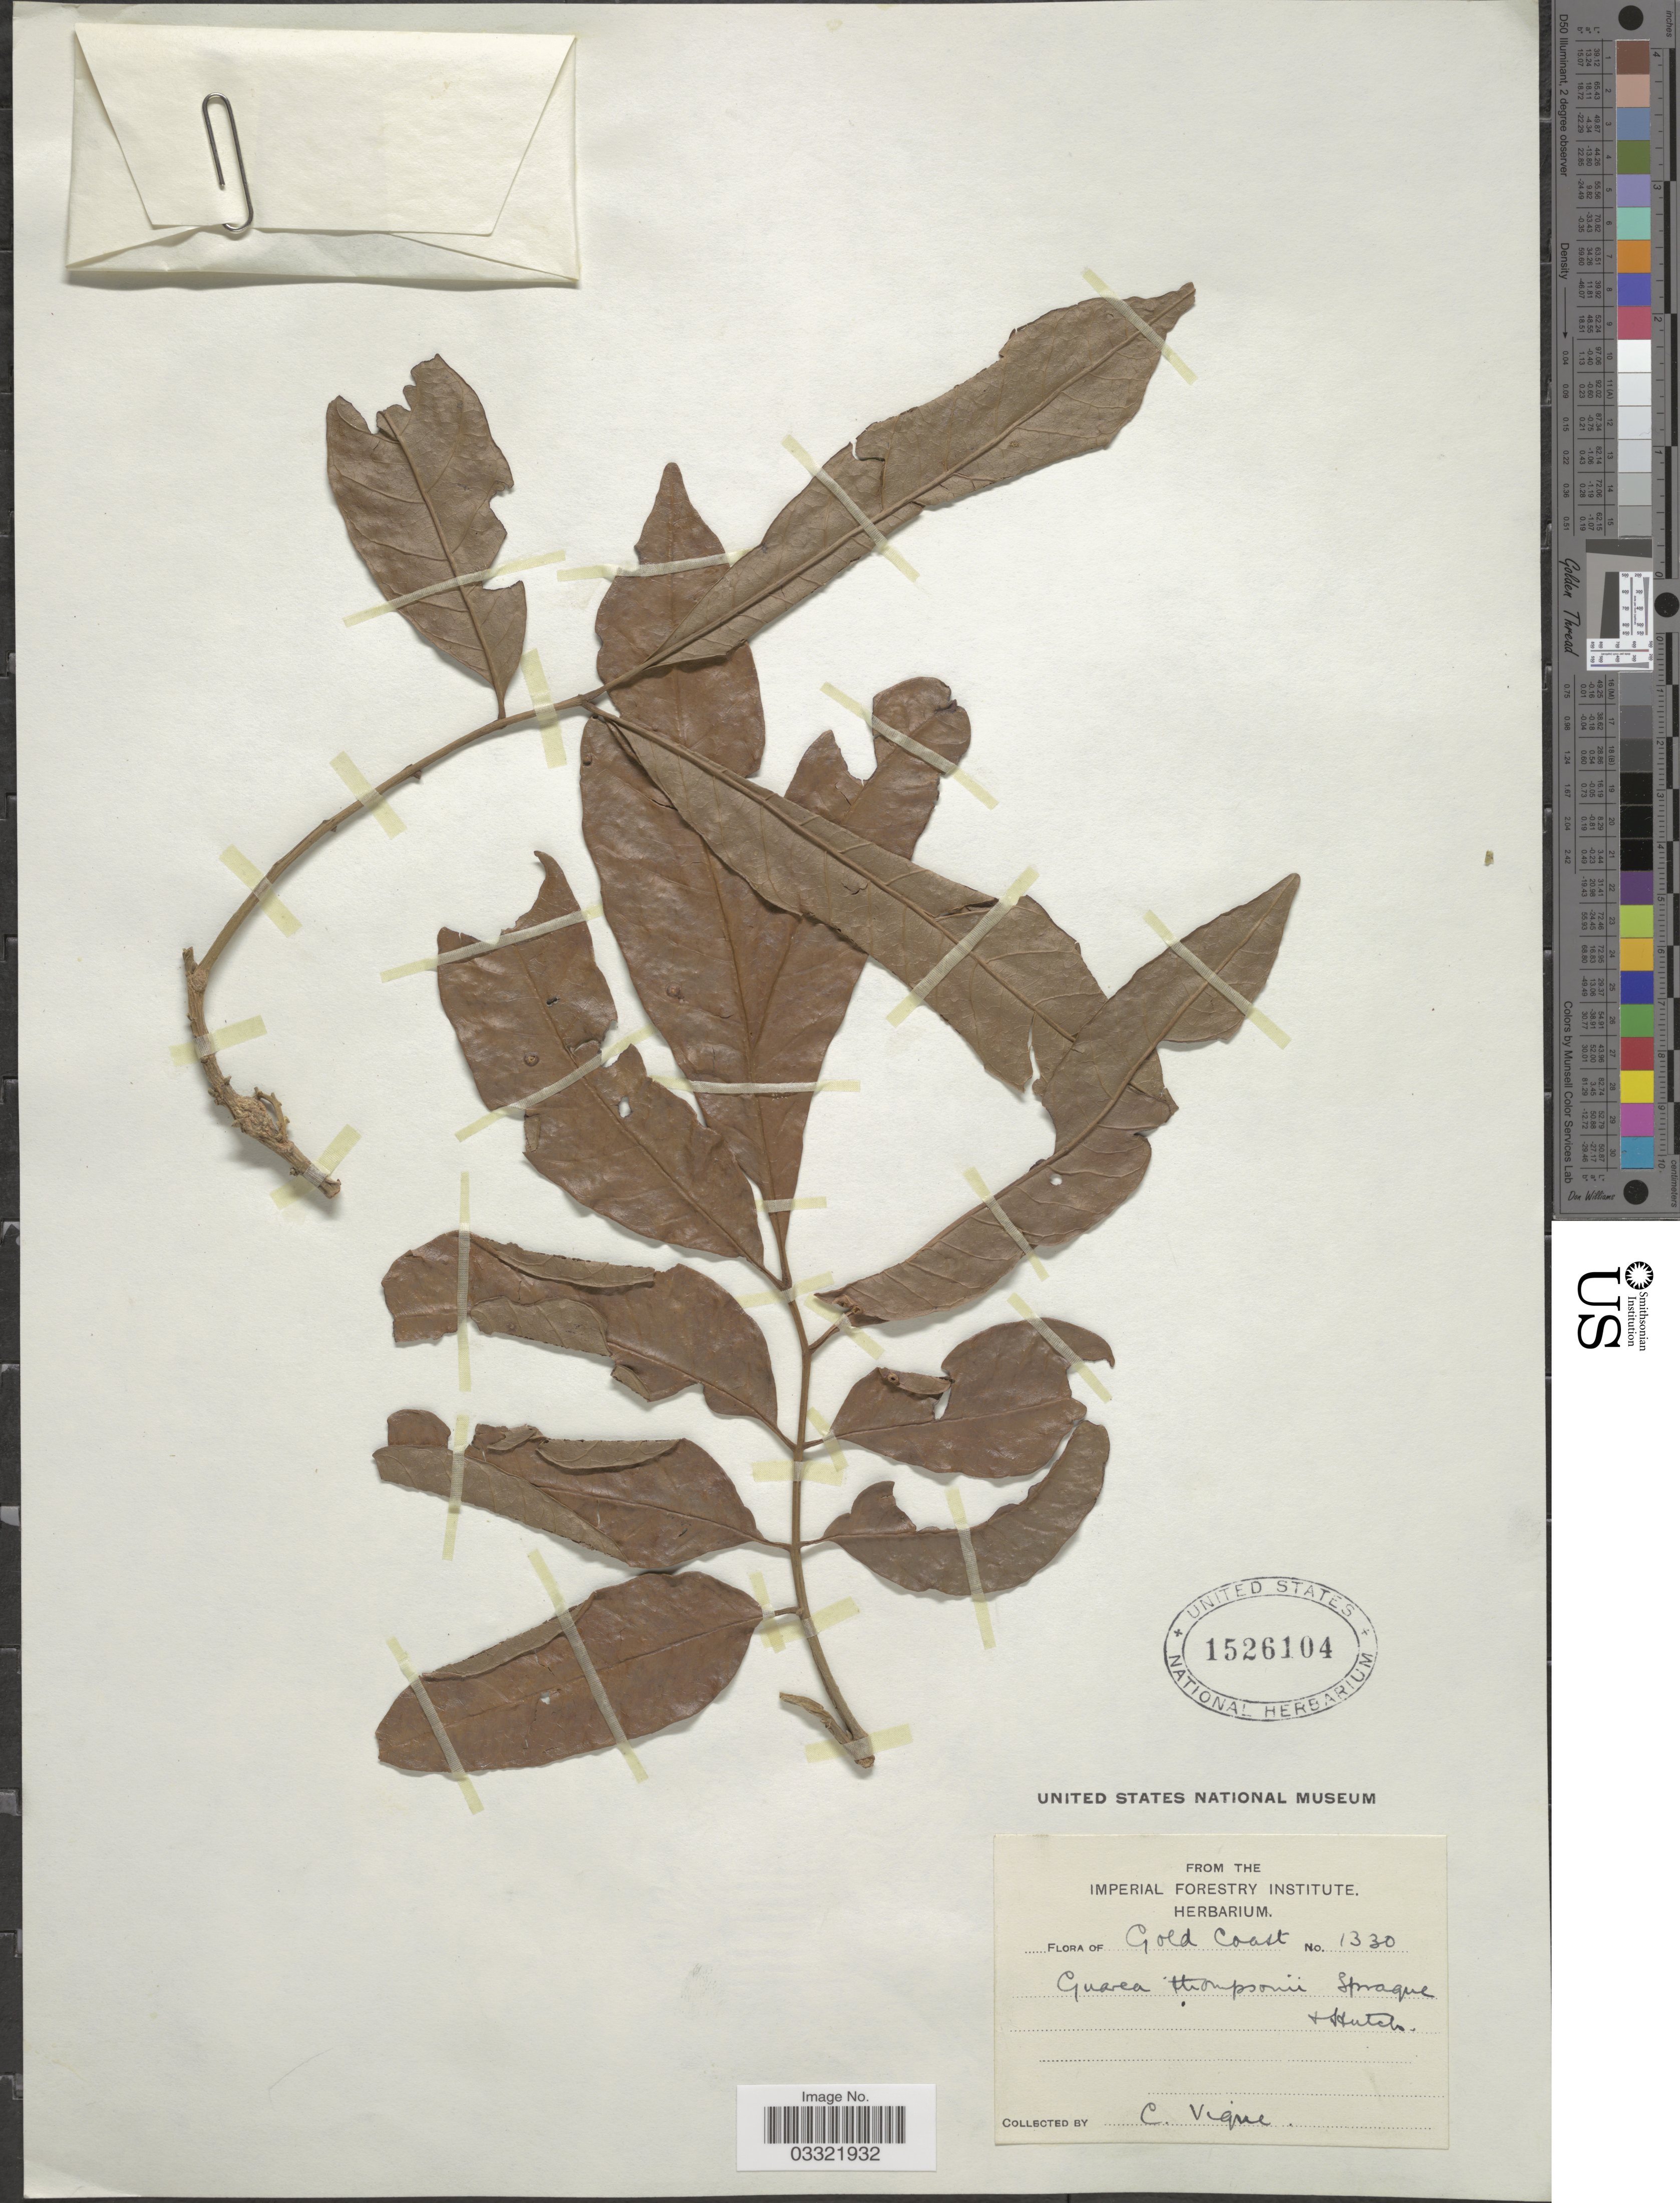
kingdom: Plantae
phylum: Tracheophyta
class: Magnoliopsida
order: Sapindales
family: Meliaceae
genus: Leplaea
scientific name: Leplaea thompsonii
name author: (Sprague & Hutch.) Koenen & J.J. de Wilde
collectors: C. Vigne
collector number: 1330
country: Ghana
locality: Gold Coast.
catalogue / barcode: US 1526104